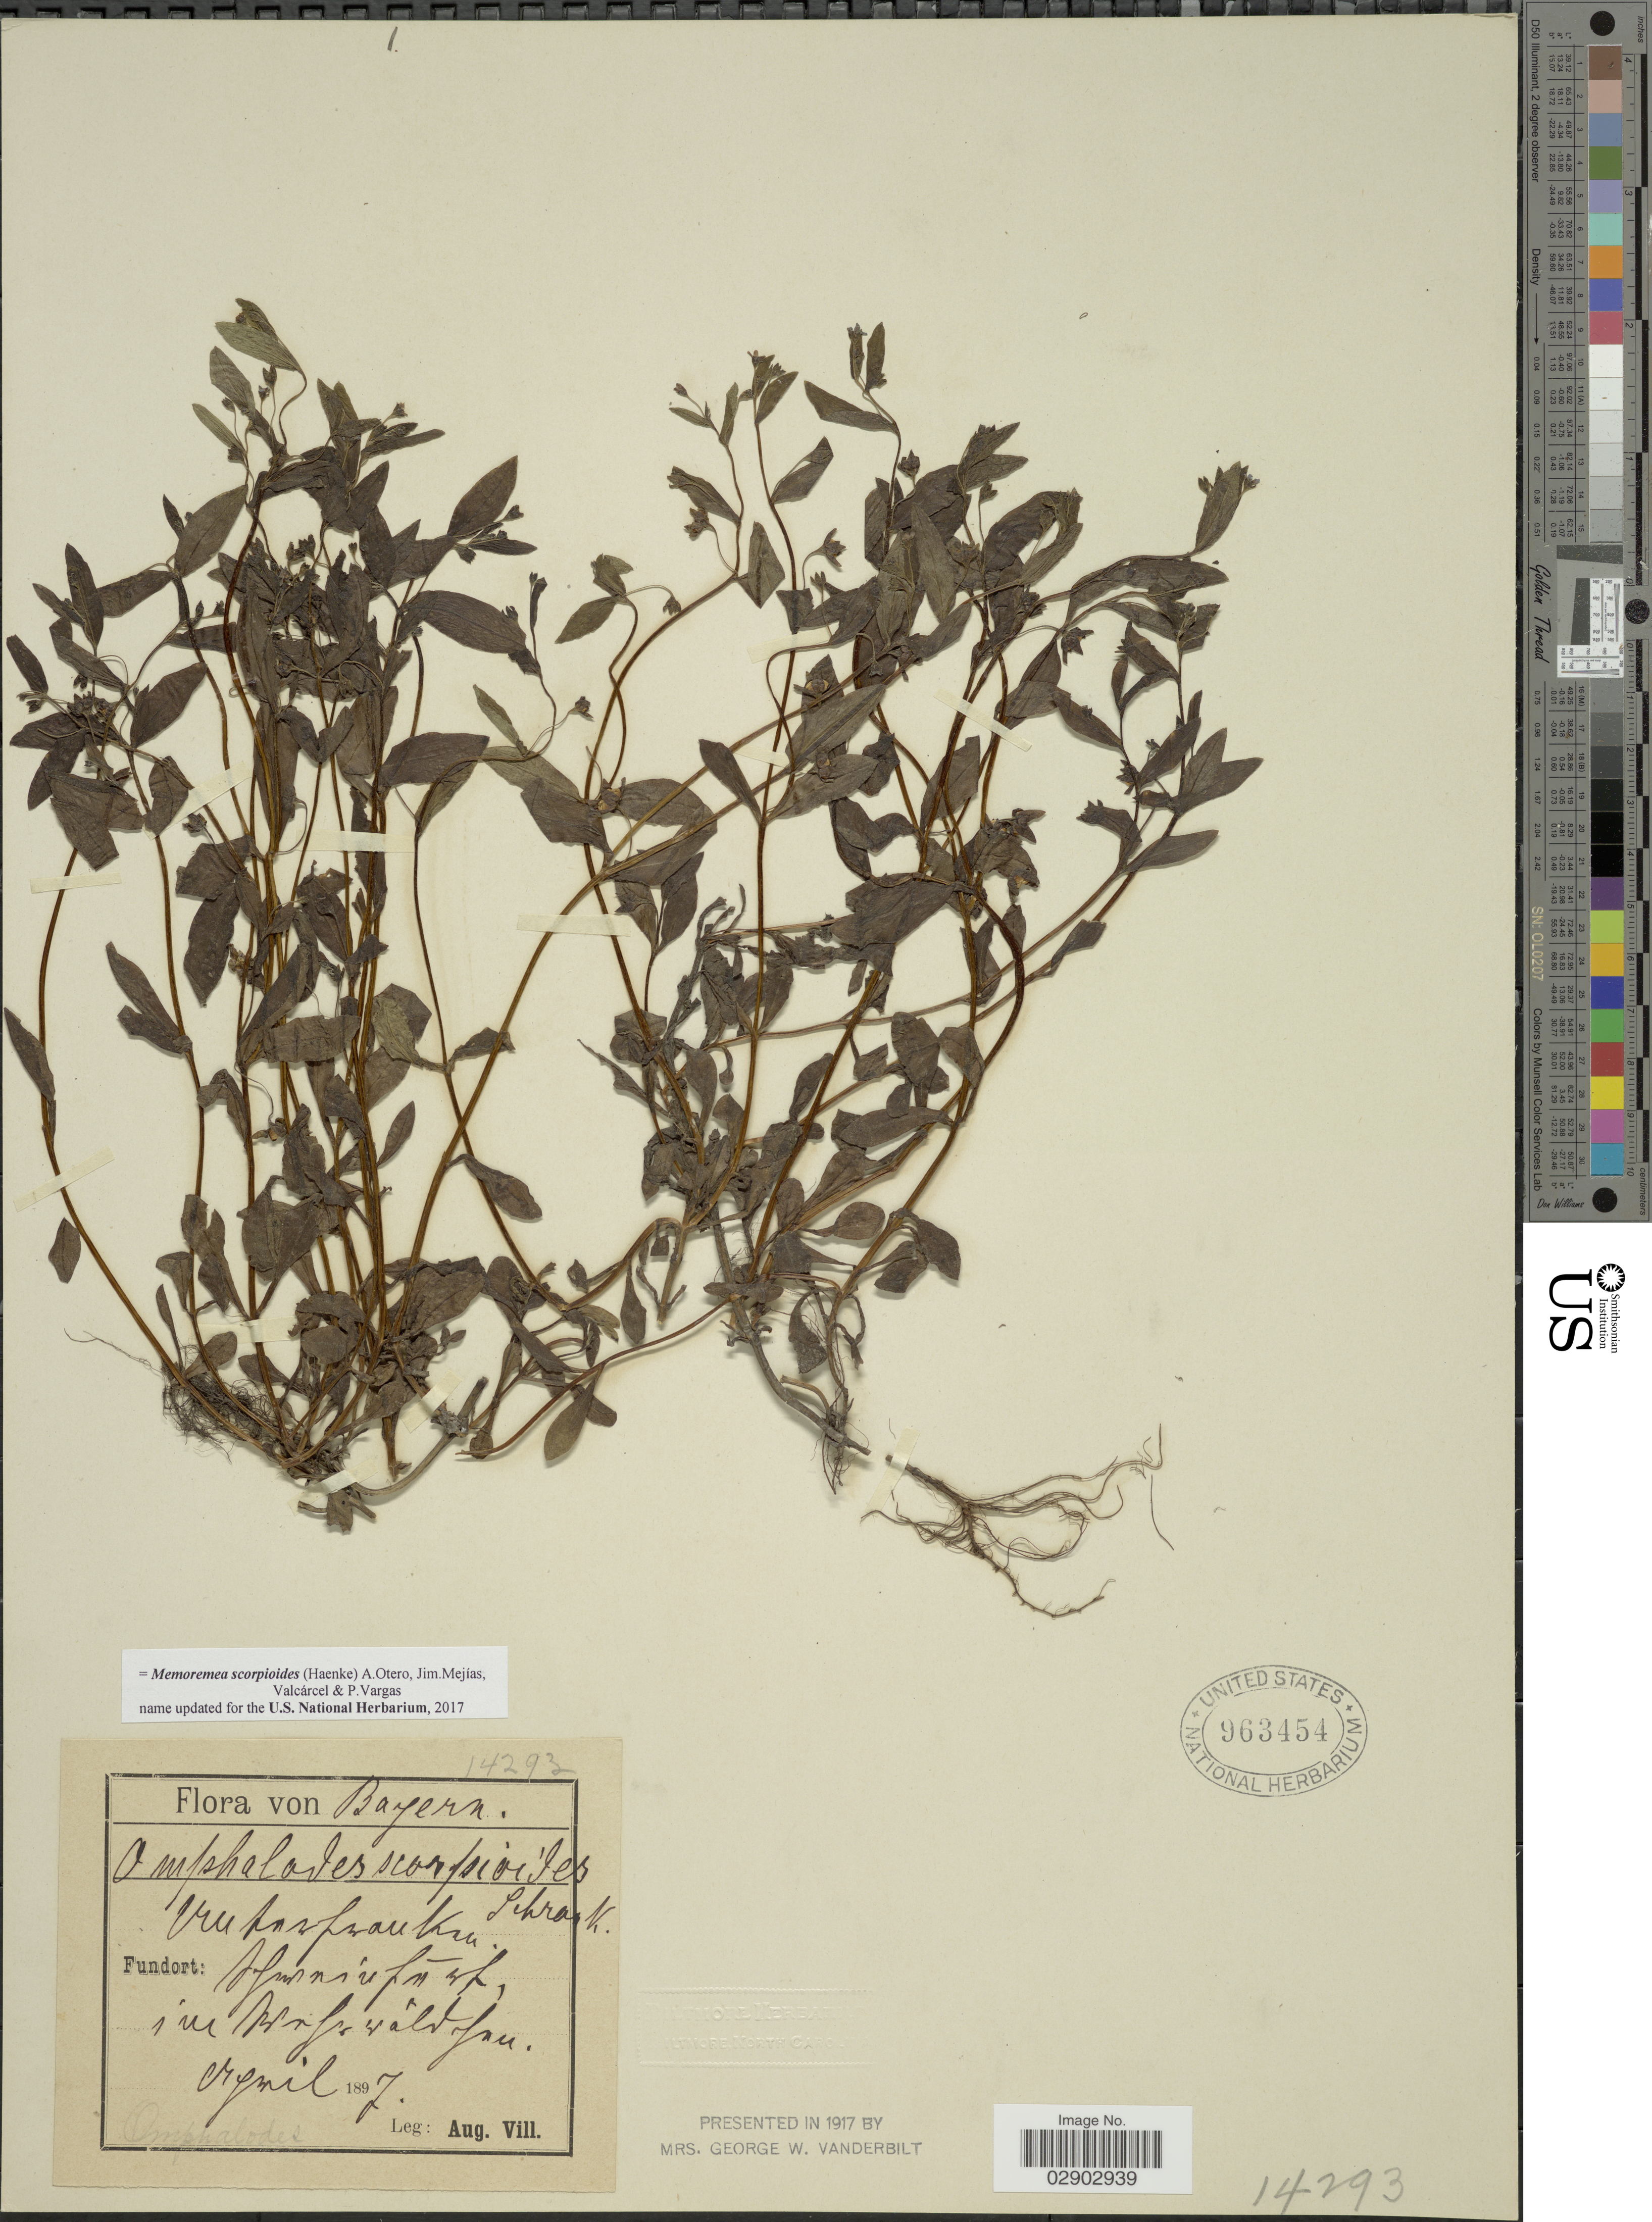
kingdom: Plantae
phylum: Tracheophyta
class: Magnoliopsida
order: Boraginales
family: Boraginaceae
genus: Memoremea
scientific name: Memoremea scorpioides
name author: (Haenke) A.Otero et al.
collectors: A. Vill.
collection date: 1897-04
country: Germany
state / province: Bayern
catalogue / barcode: US 963454